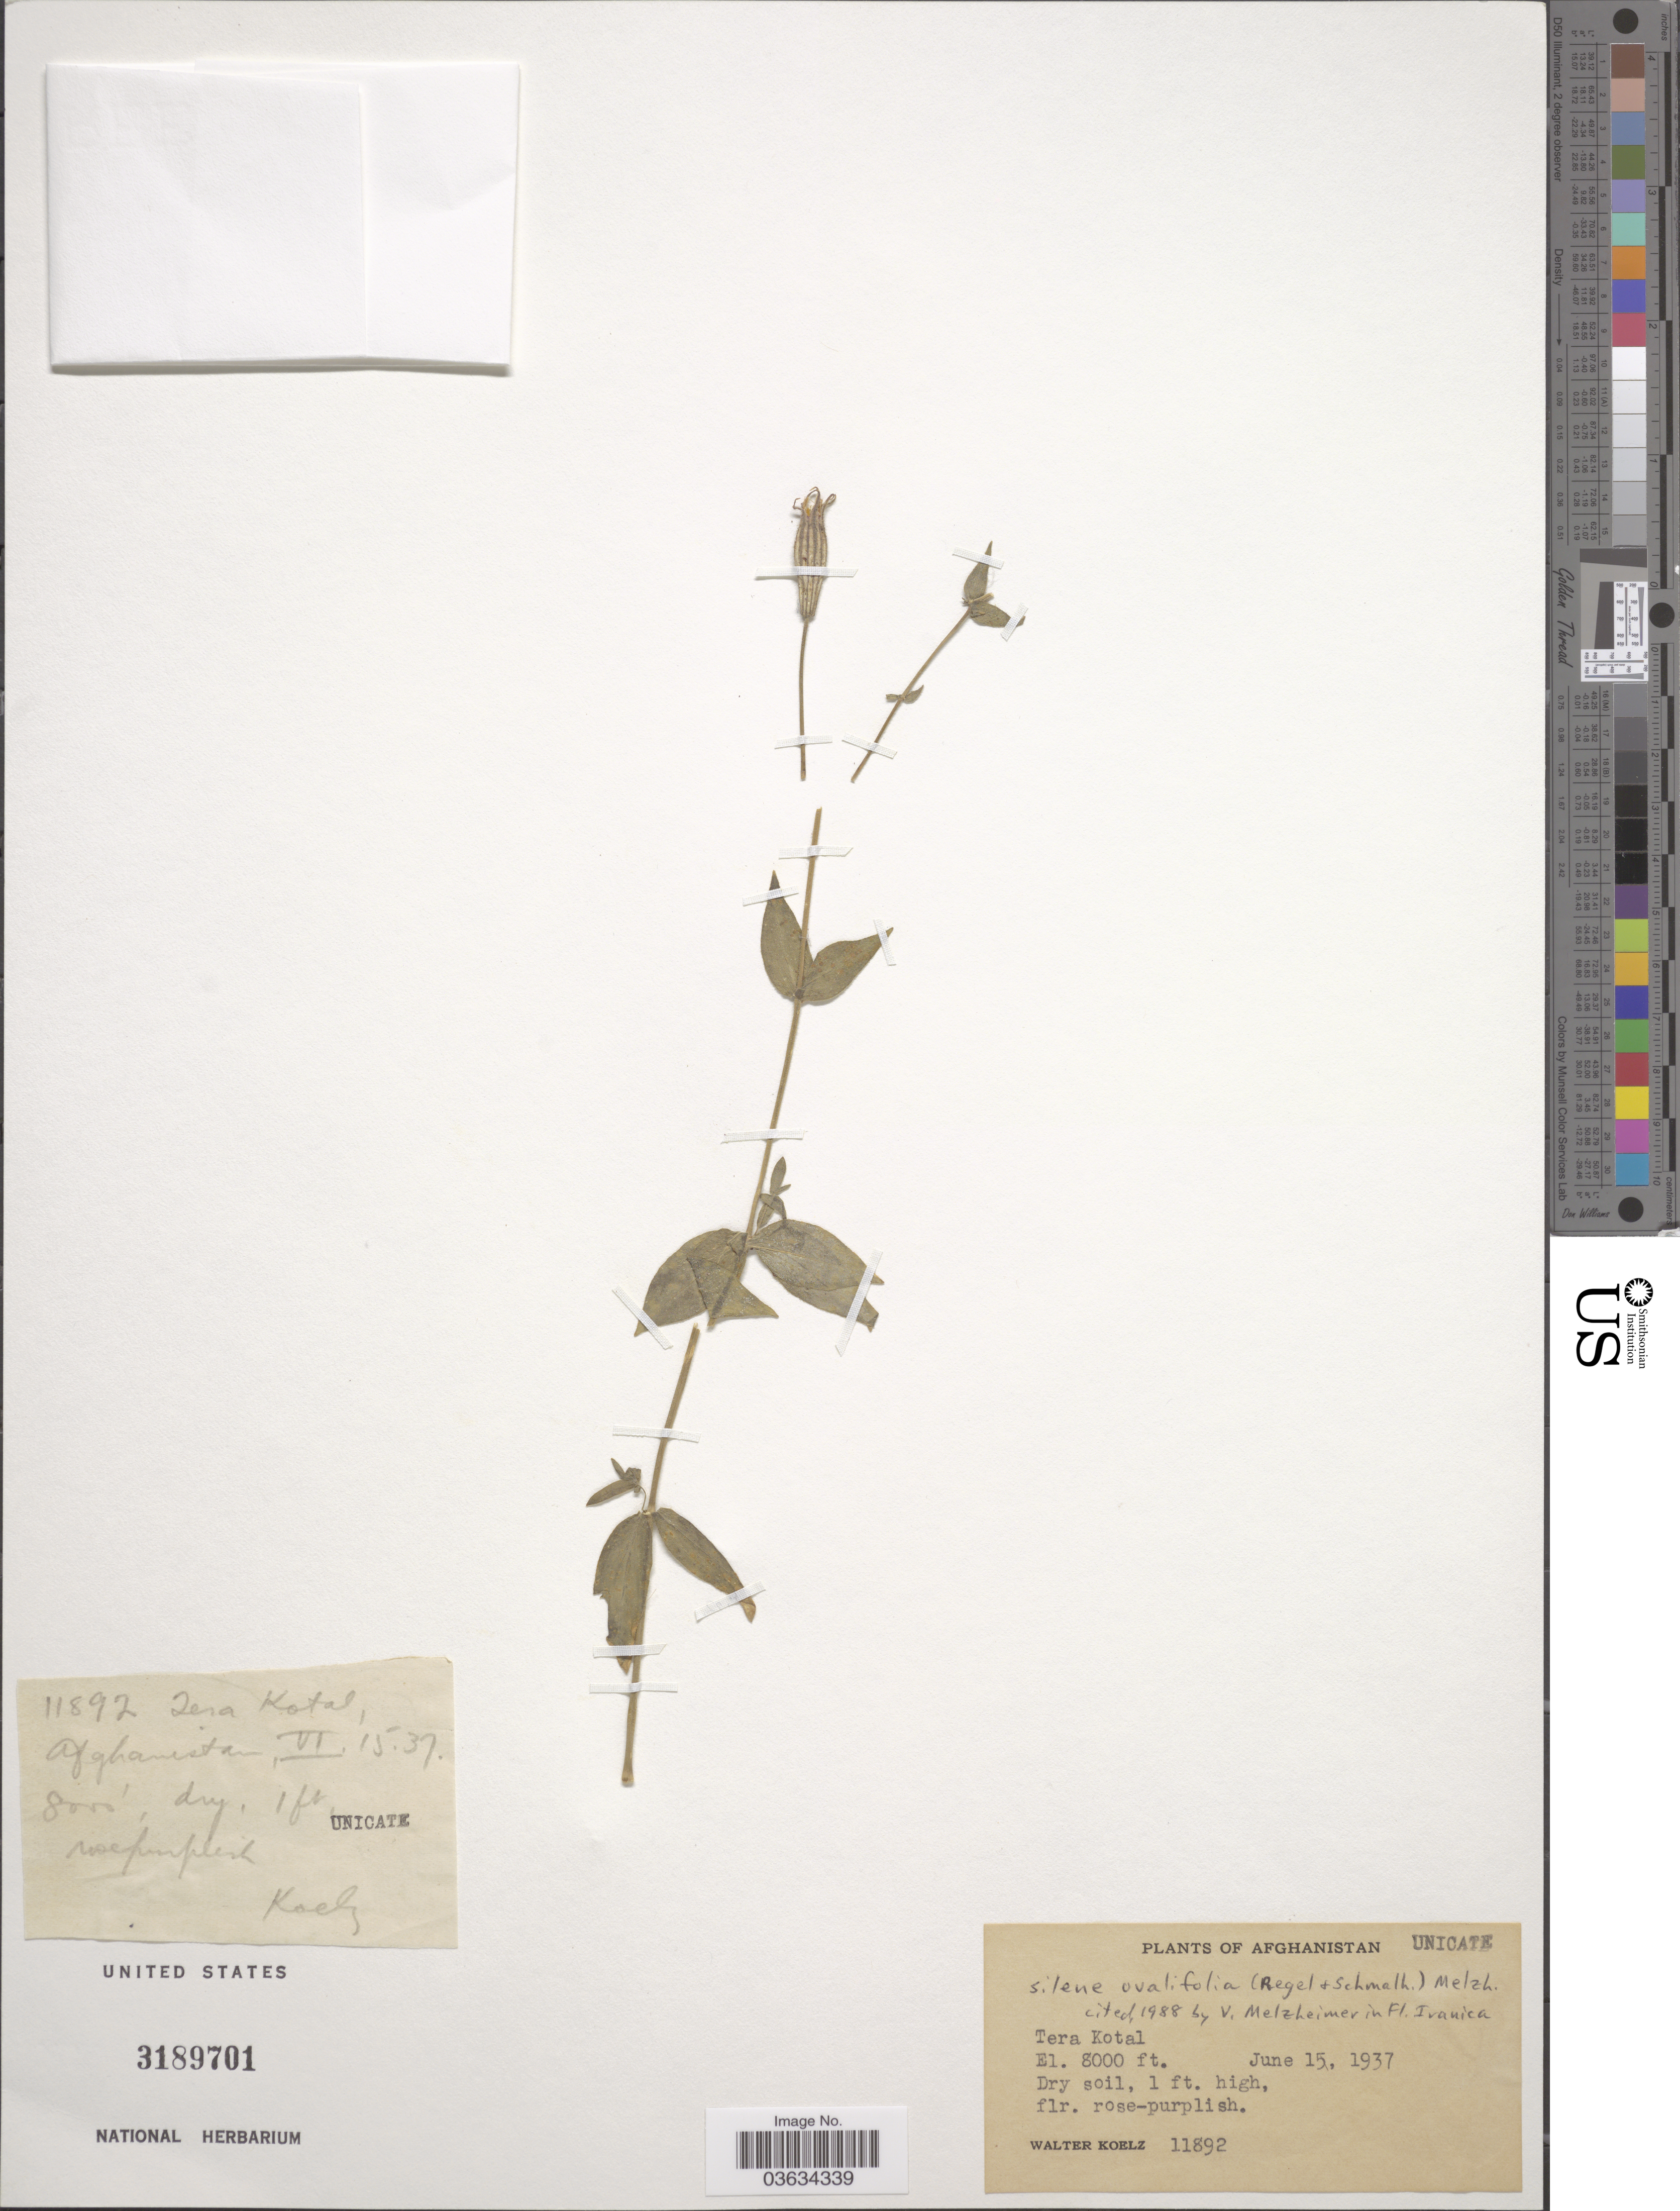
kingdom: Plantae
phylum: Tracheophyta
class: Magnoliopsida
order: Caryophyllales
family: Caryophyllaceae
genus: Silene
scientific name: Silene ovalifolia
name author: (Regel & Schmalh.) Melzh.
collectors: W. N. Koelz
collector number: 11892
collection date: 1937-06-15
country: Afghanistan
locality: Tera Kotal.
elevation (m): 2438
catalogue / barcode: US 3189701